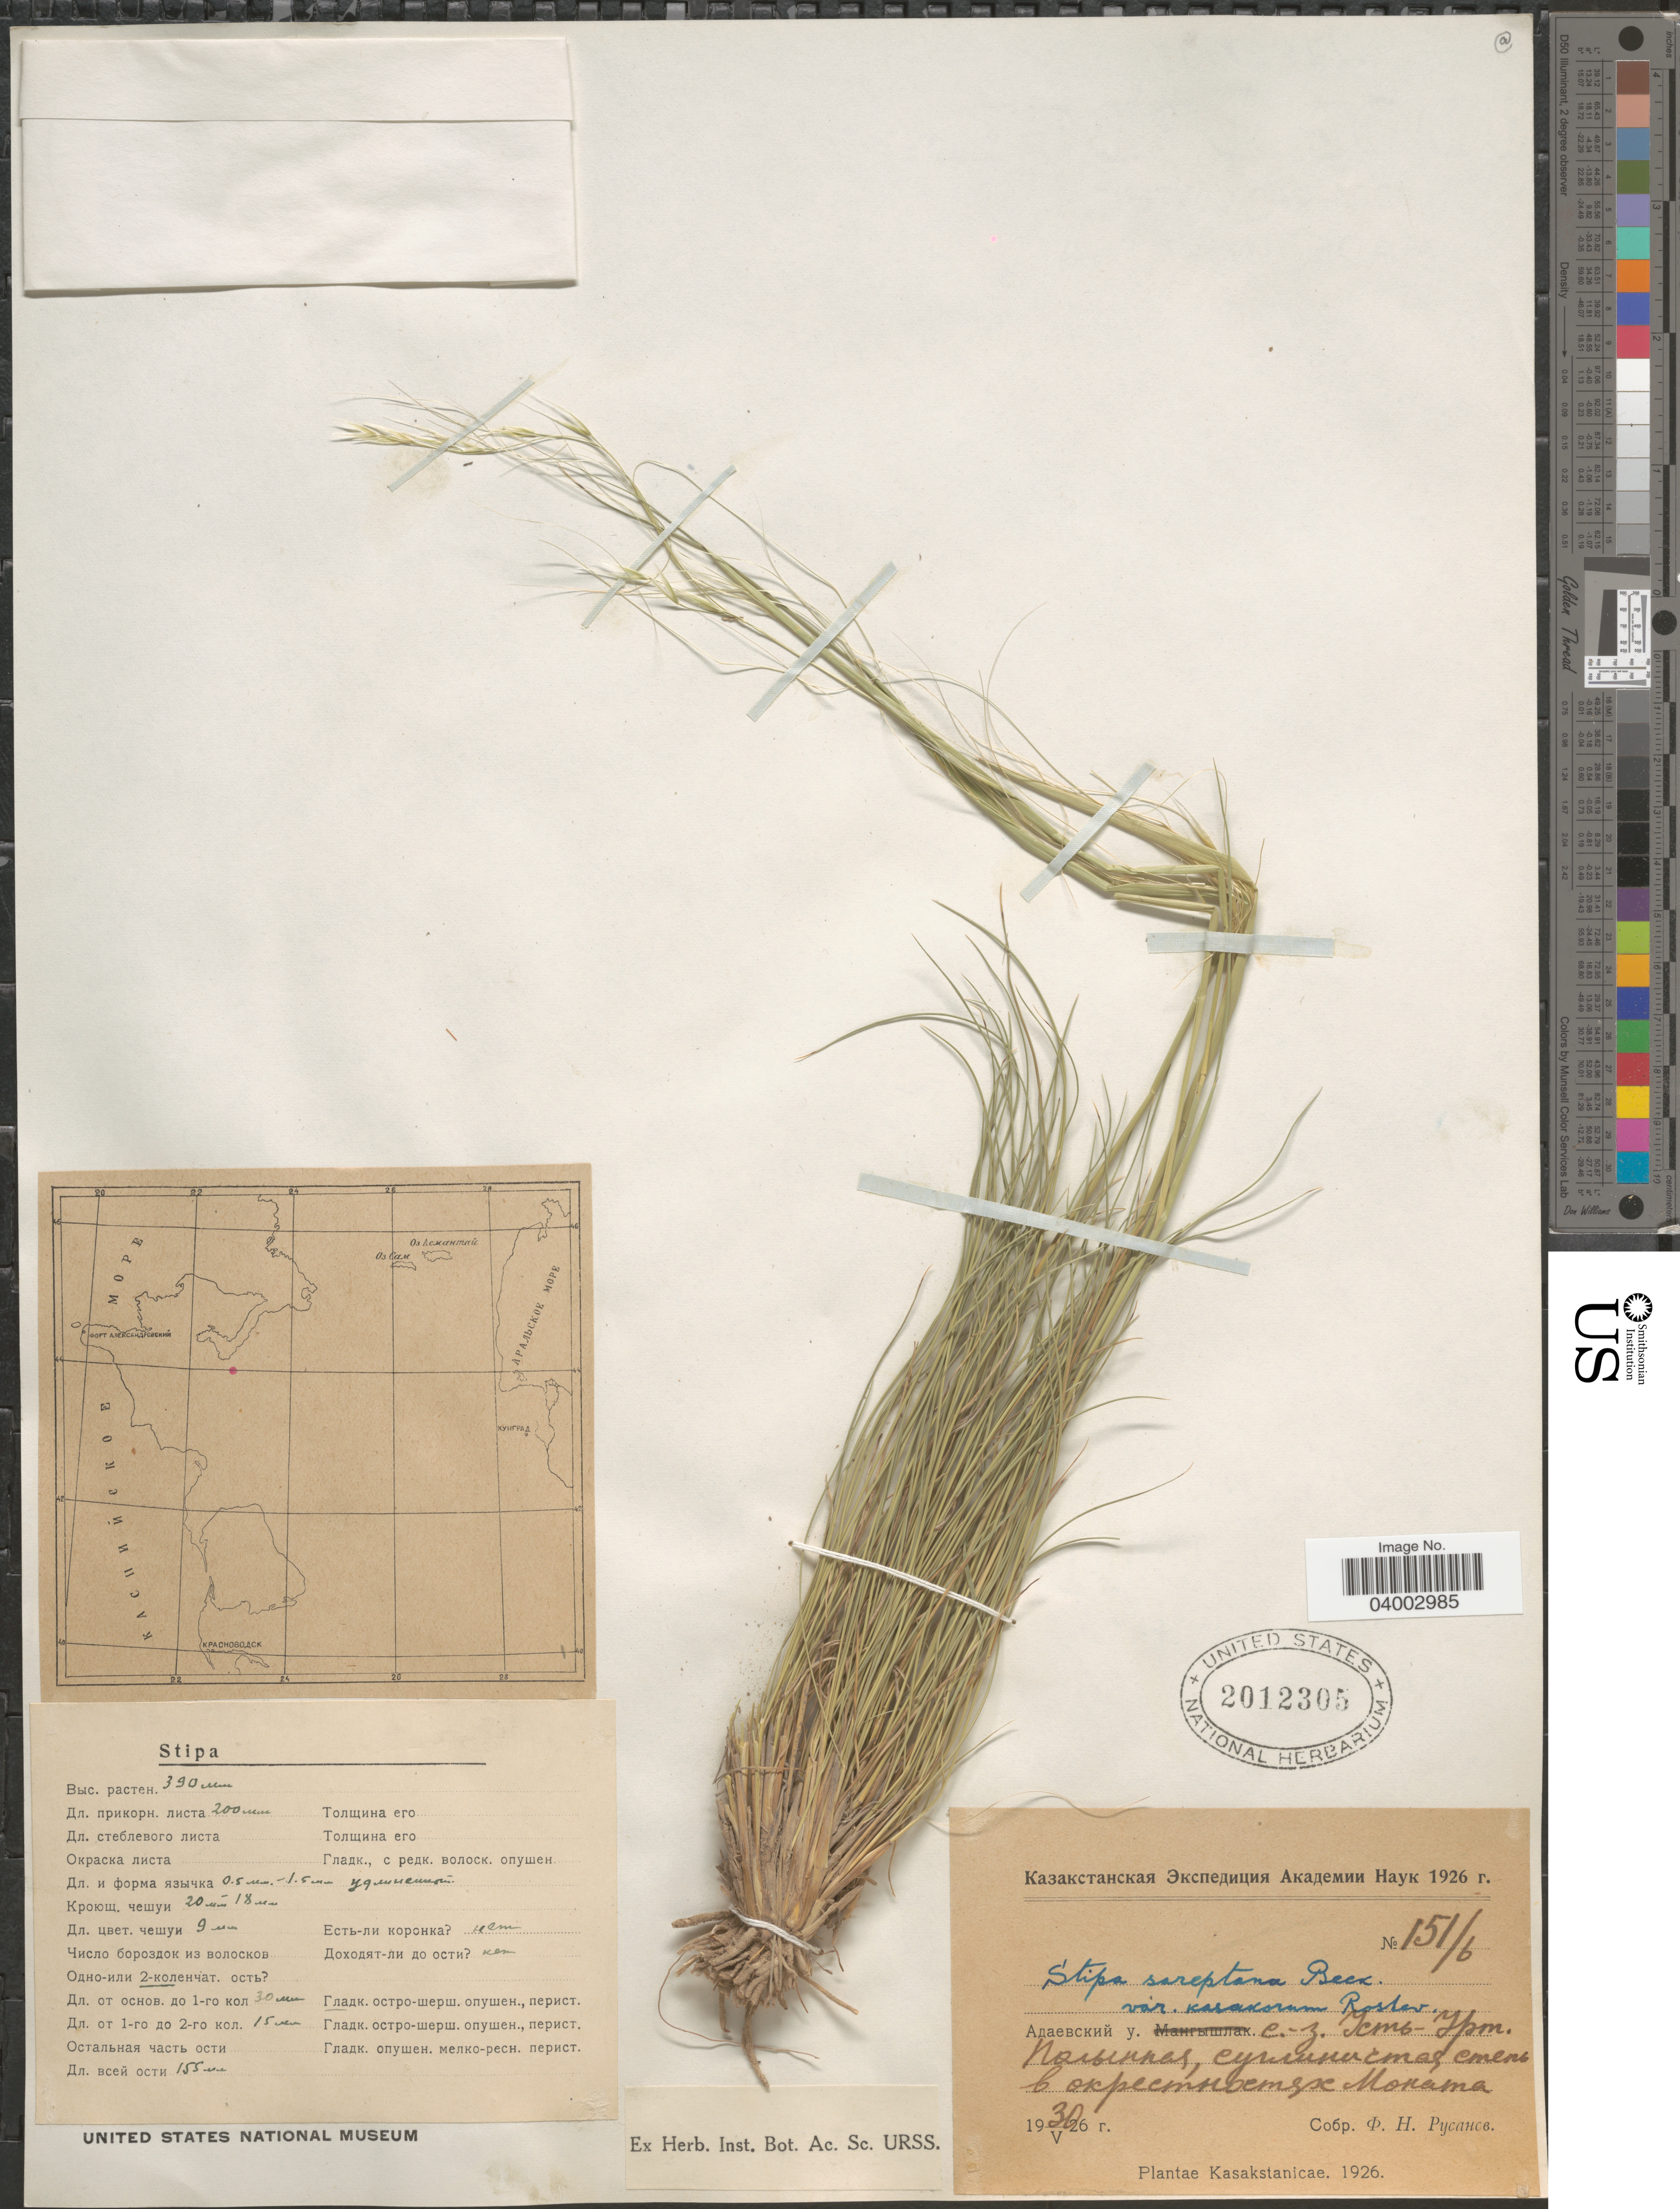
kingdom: Plantae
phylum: Tracheophyta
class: Liliopsida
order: Poales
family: Poaceae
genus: Stipa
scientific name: Stipa sareptana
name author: A.K. Becker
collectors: F. Rusanov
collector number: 151/6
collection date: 1926-05-30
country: Kazakhstan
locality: Ust-Urt, vicinity of Monat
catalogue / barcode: US 2012305